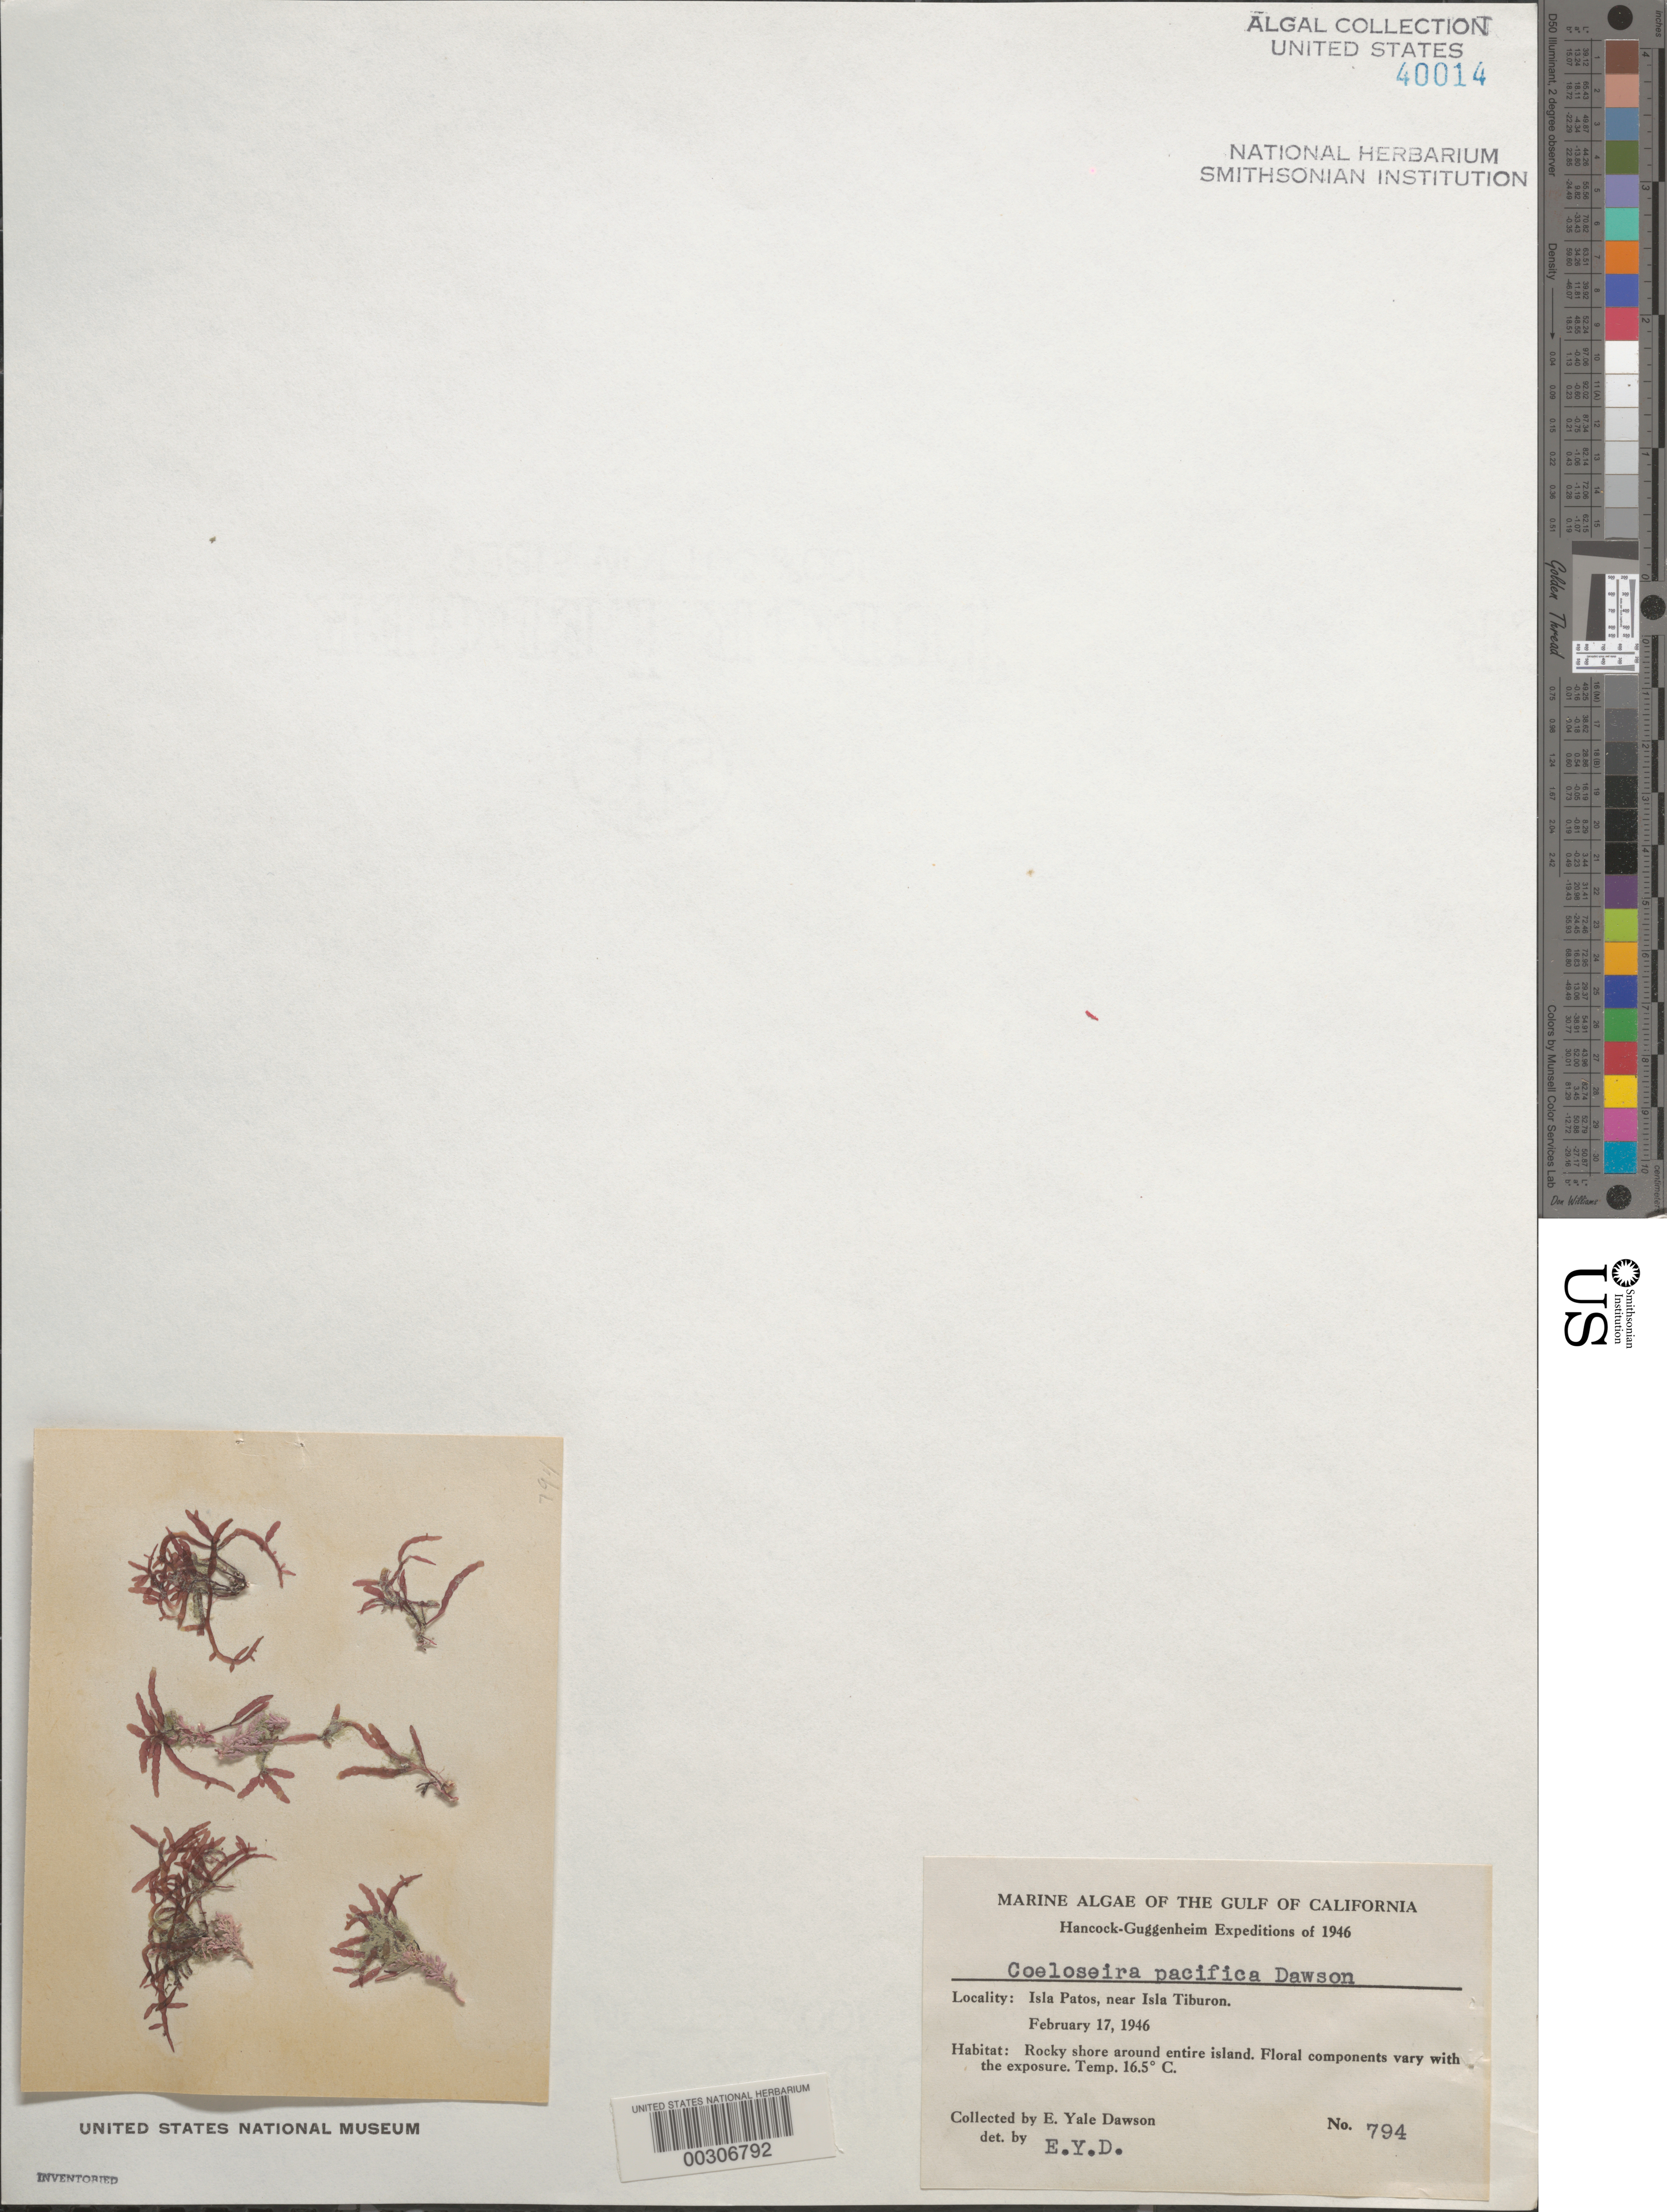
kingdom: Plantae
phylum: Rhodophyta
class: Florideophyceae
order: Rhodymeniales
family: Champiaceae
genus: Gastroclonium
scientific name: Gastroclonium pacificum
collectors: E. Y. Dawson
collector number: EYD 794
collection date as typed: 17 Feb 1946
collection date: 1946-02-17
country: Mexico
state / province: Sonora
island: Isla Patos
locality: Near Isla Tiburon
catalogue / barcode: US 40014